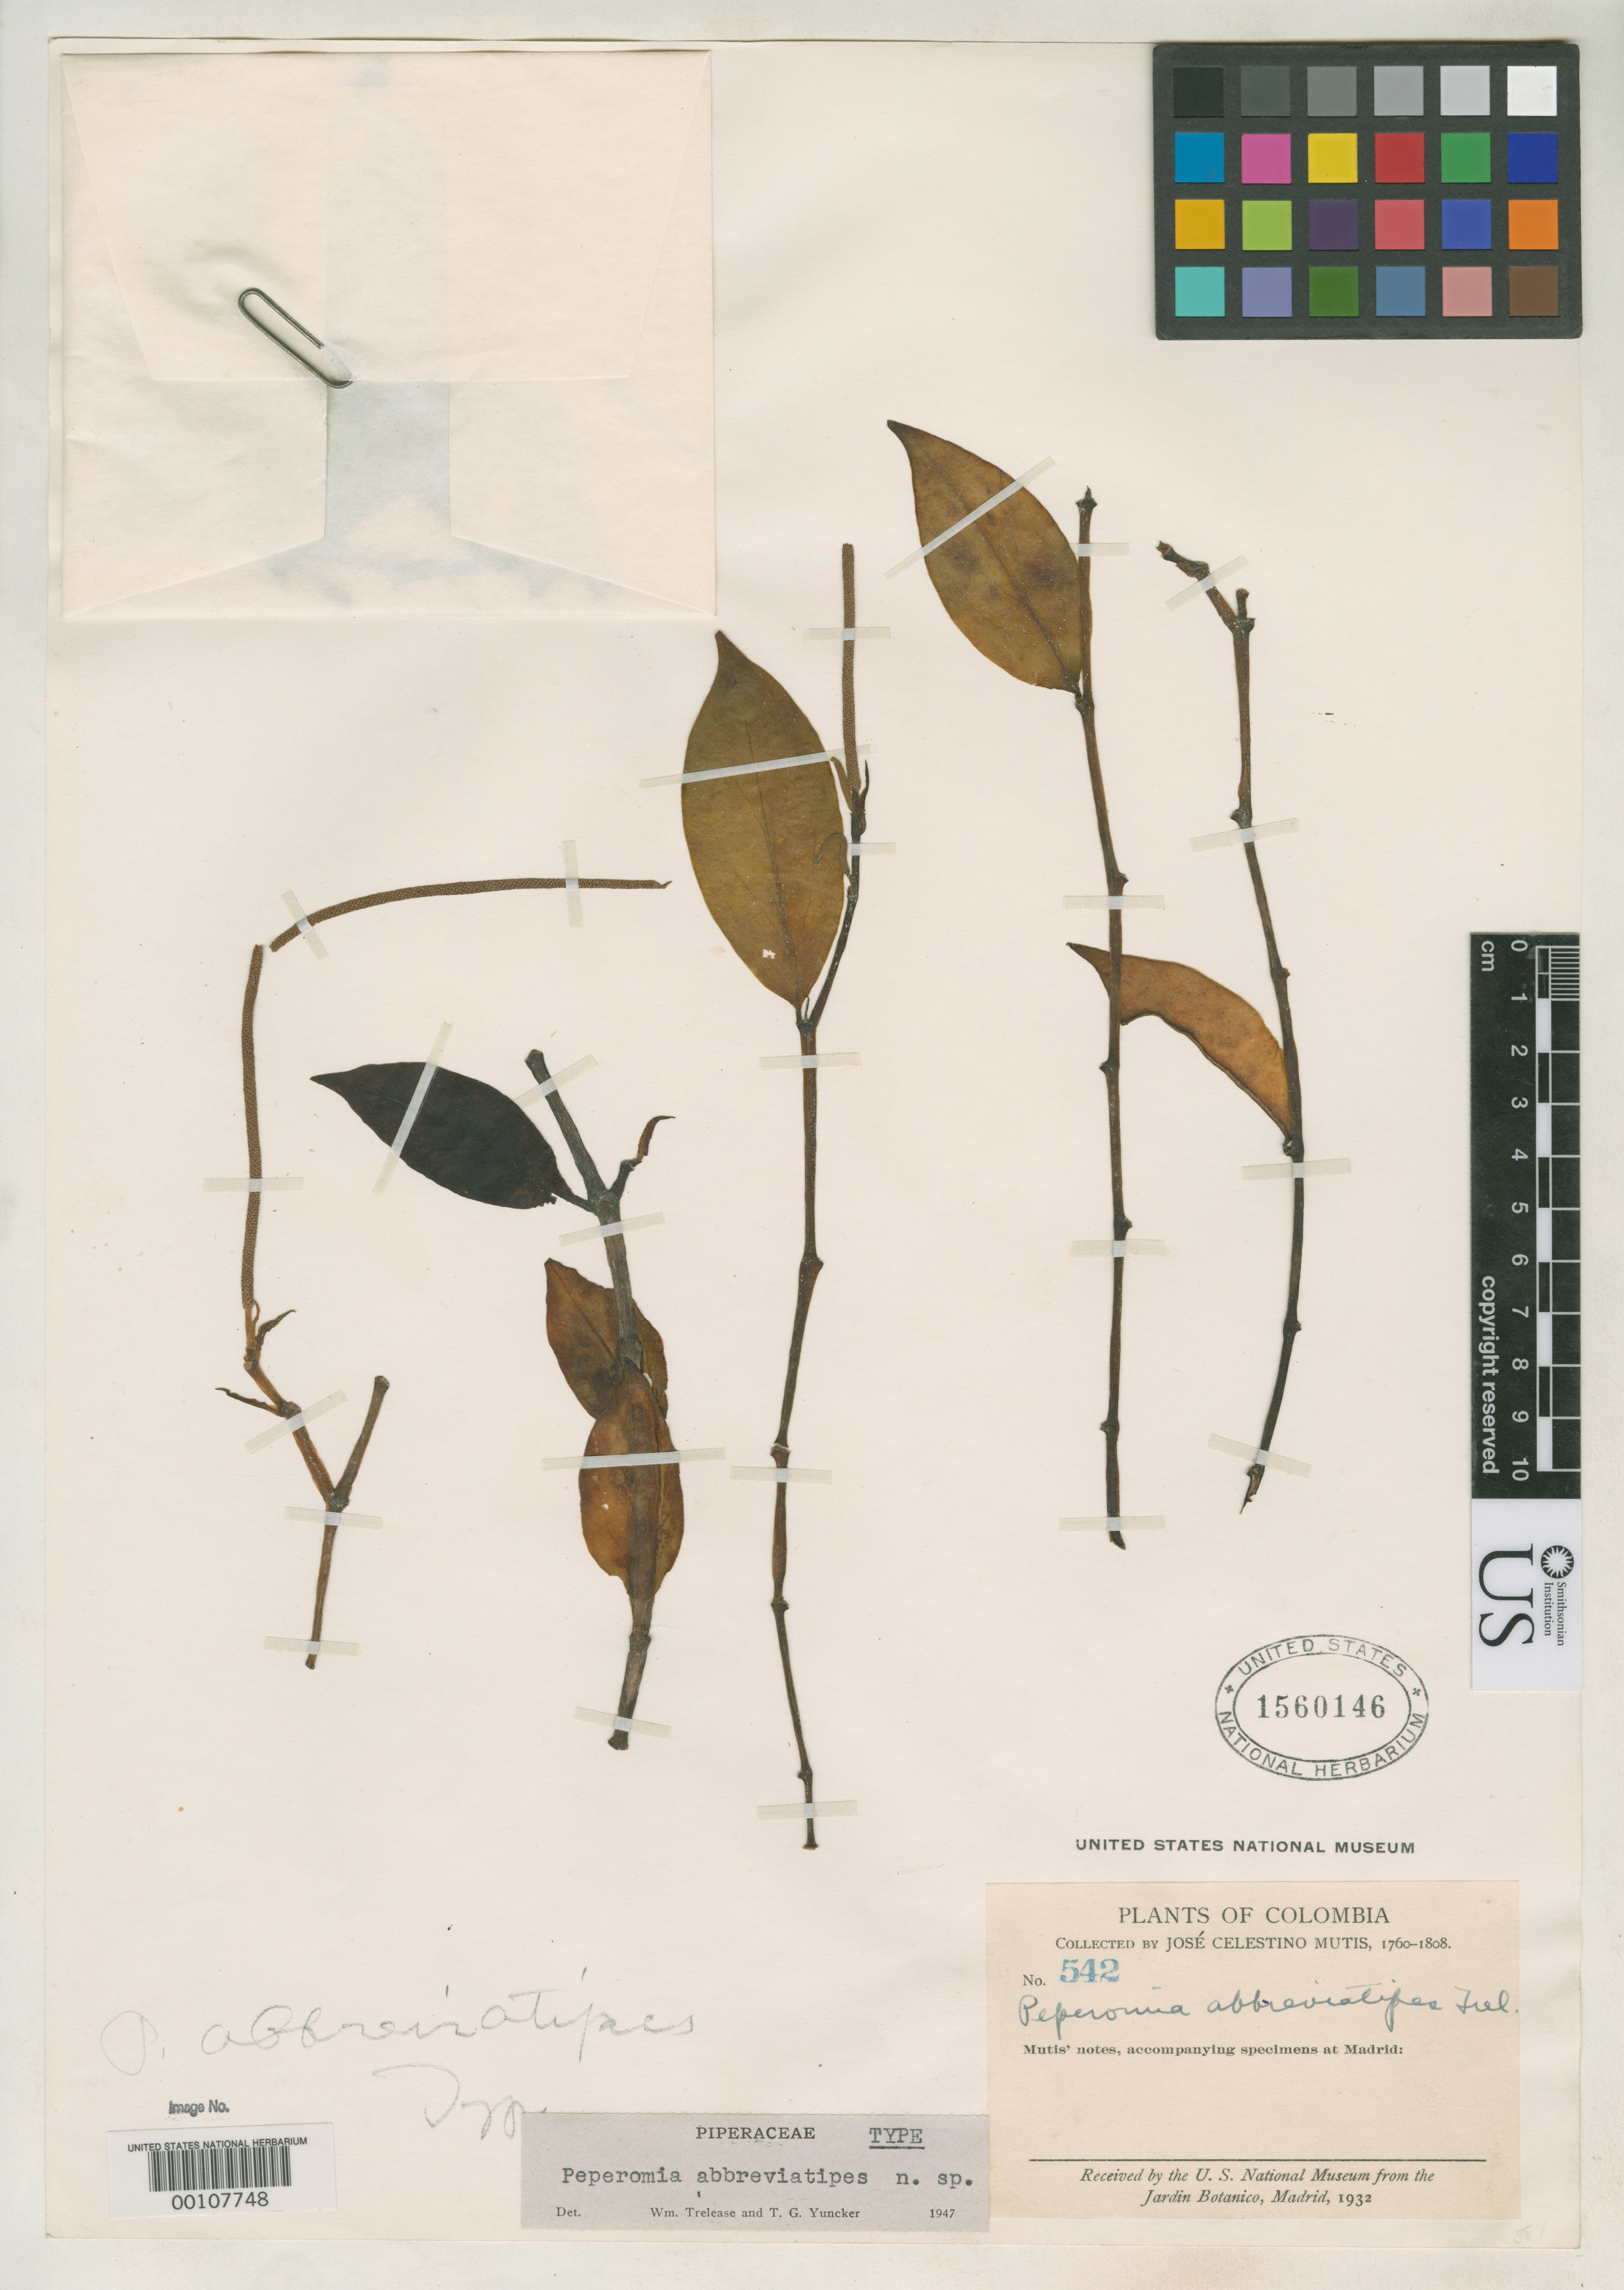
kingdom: Plantae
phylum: Tracheophyta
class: Magnoliopsida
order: Piperales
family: Piperaceae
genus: Peperomia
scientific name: Peperomia abbreviatipes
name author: Trel. & Yunck.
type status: Holotype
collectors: J. C. B. Mutis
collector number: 542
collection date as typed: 1760 to -- --- 1808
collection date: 1760/1808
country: Colombia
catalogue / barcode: US 1560146